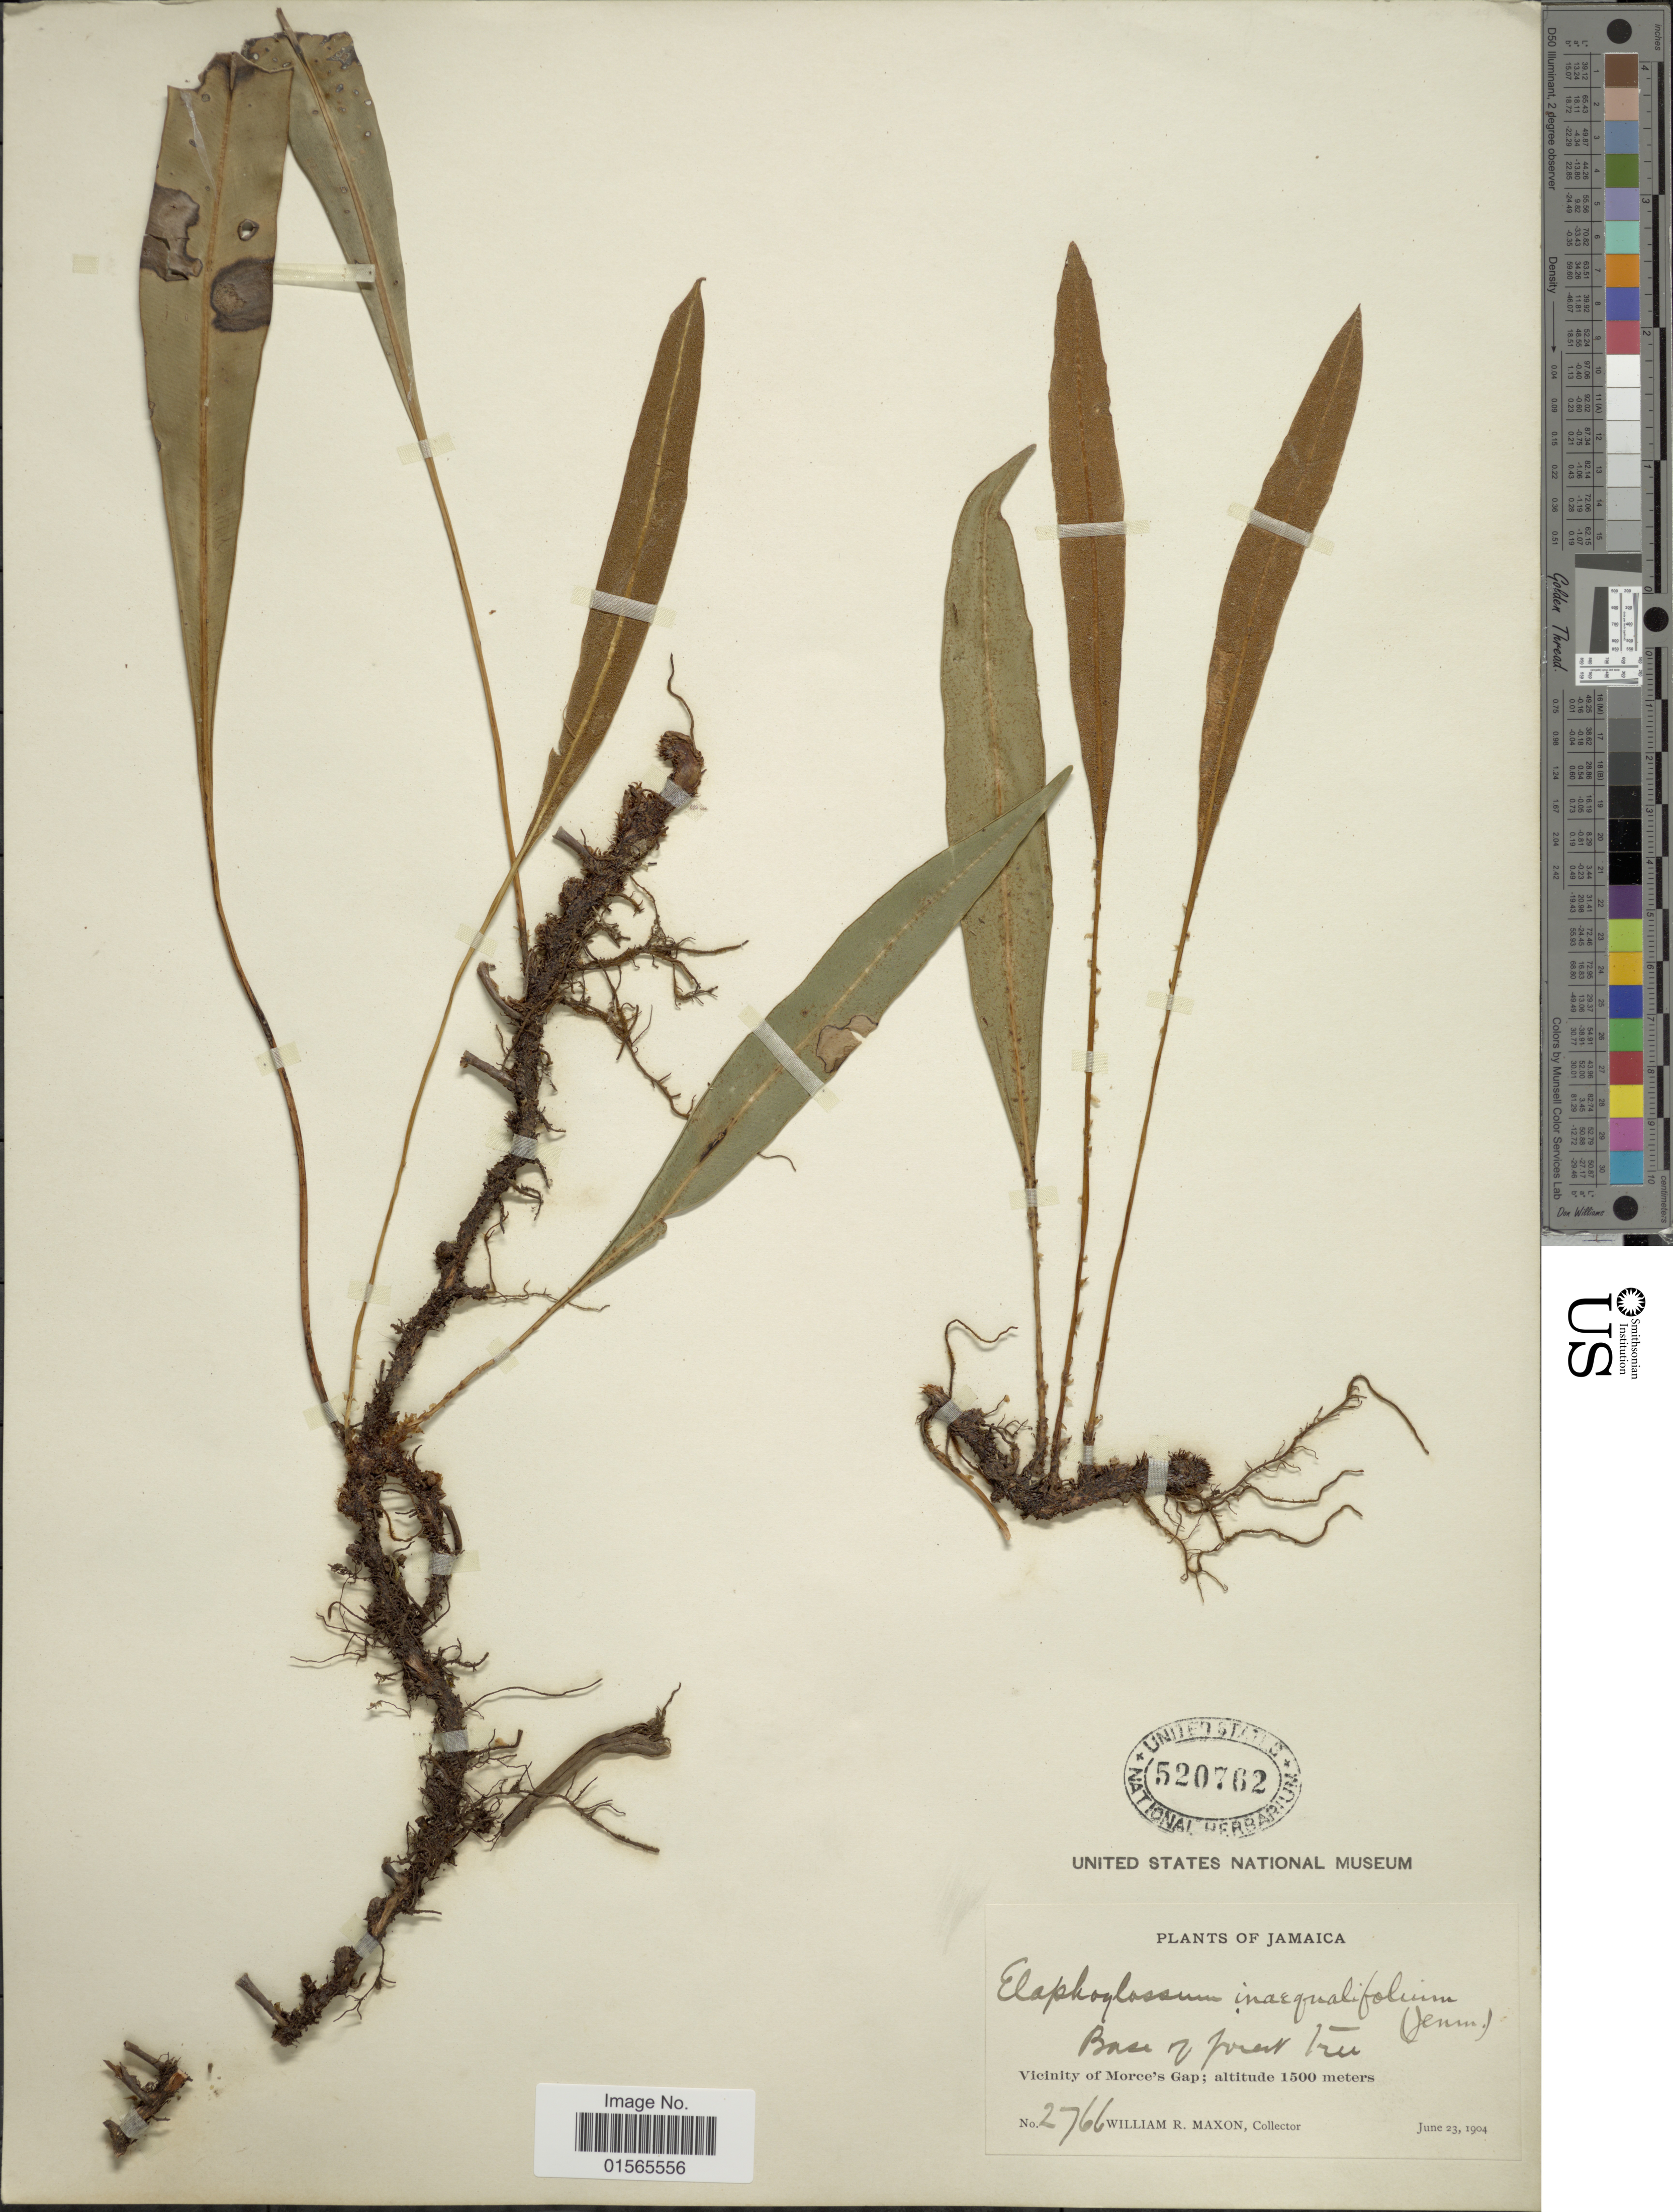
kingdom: Plantae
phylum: Tracheophyta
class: Polypodiopsida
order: Polypodiales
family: Dryopteridaceae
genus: Elaphoglossum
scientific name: Elaphoglossum inaequalifolium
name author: (Jenman) C. Chr.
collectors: W. R. Maxon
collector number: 2766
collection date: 1904-06-23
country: Jamaica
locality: Base of forest tree, Vicinity of Morce's Gap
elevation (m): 1500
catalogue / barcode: US 520762